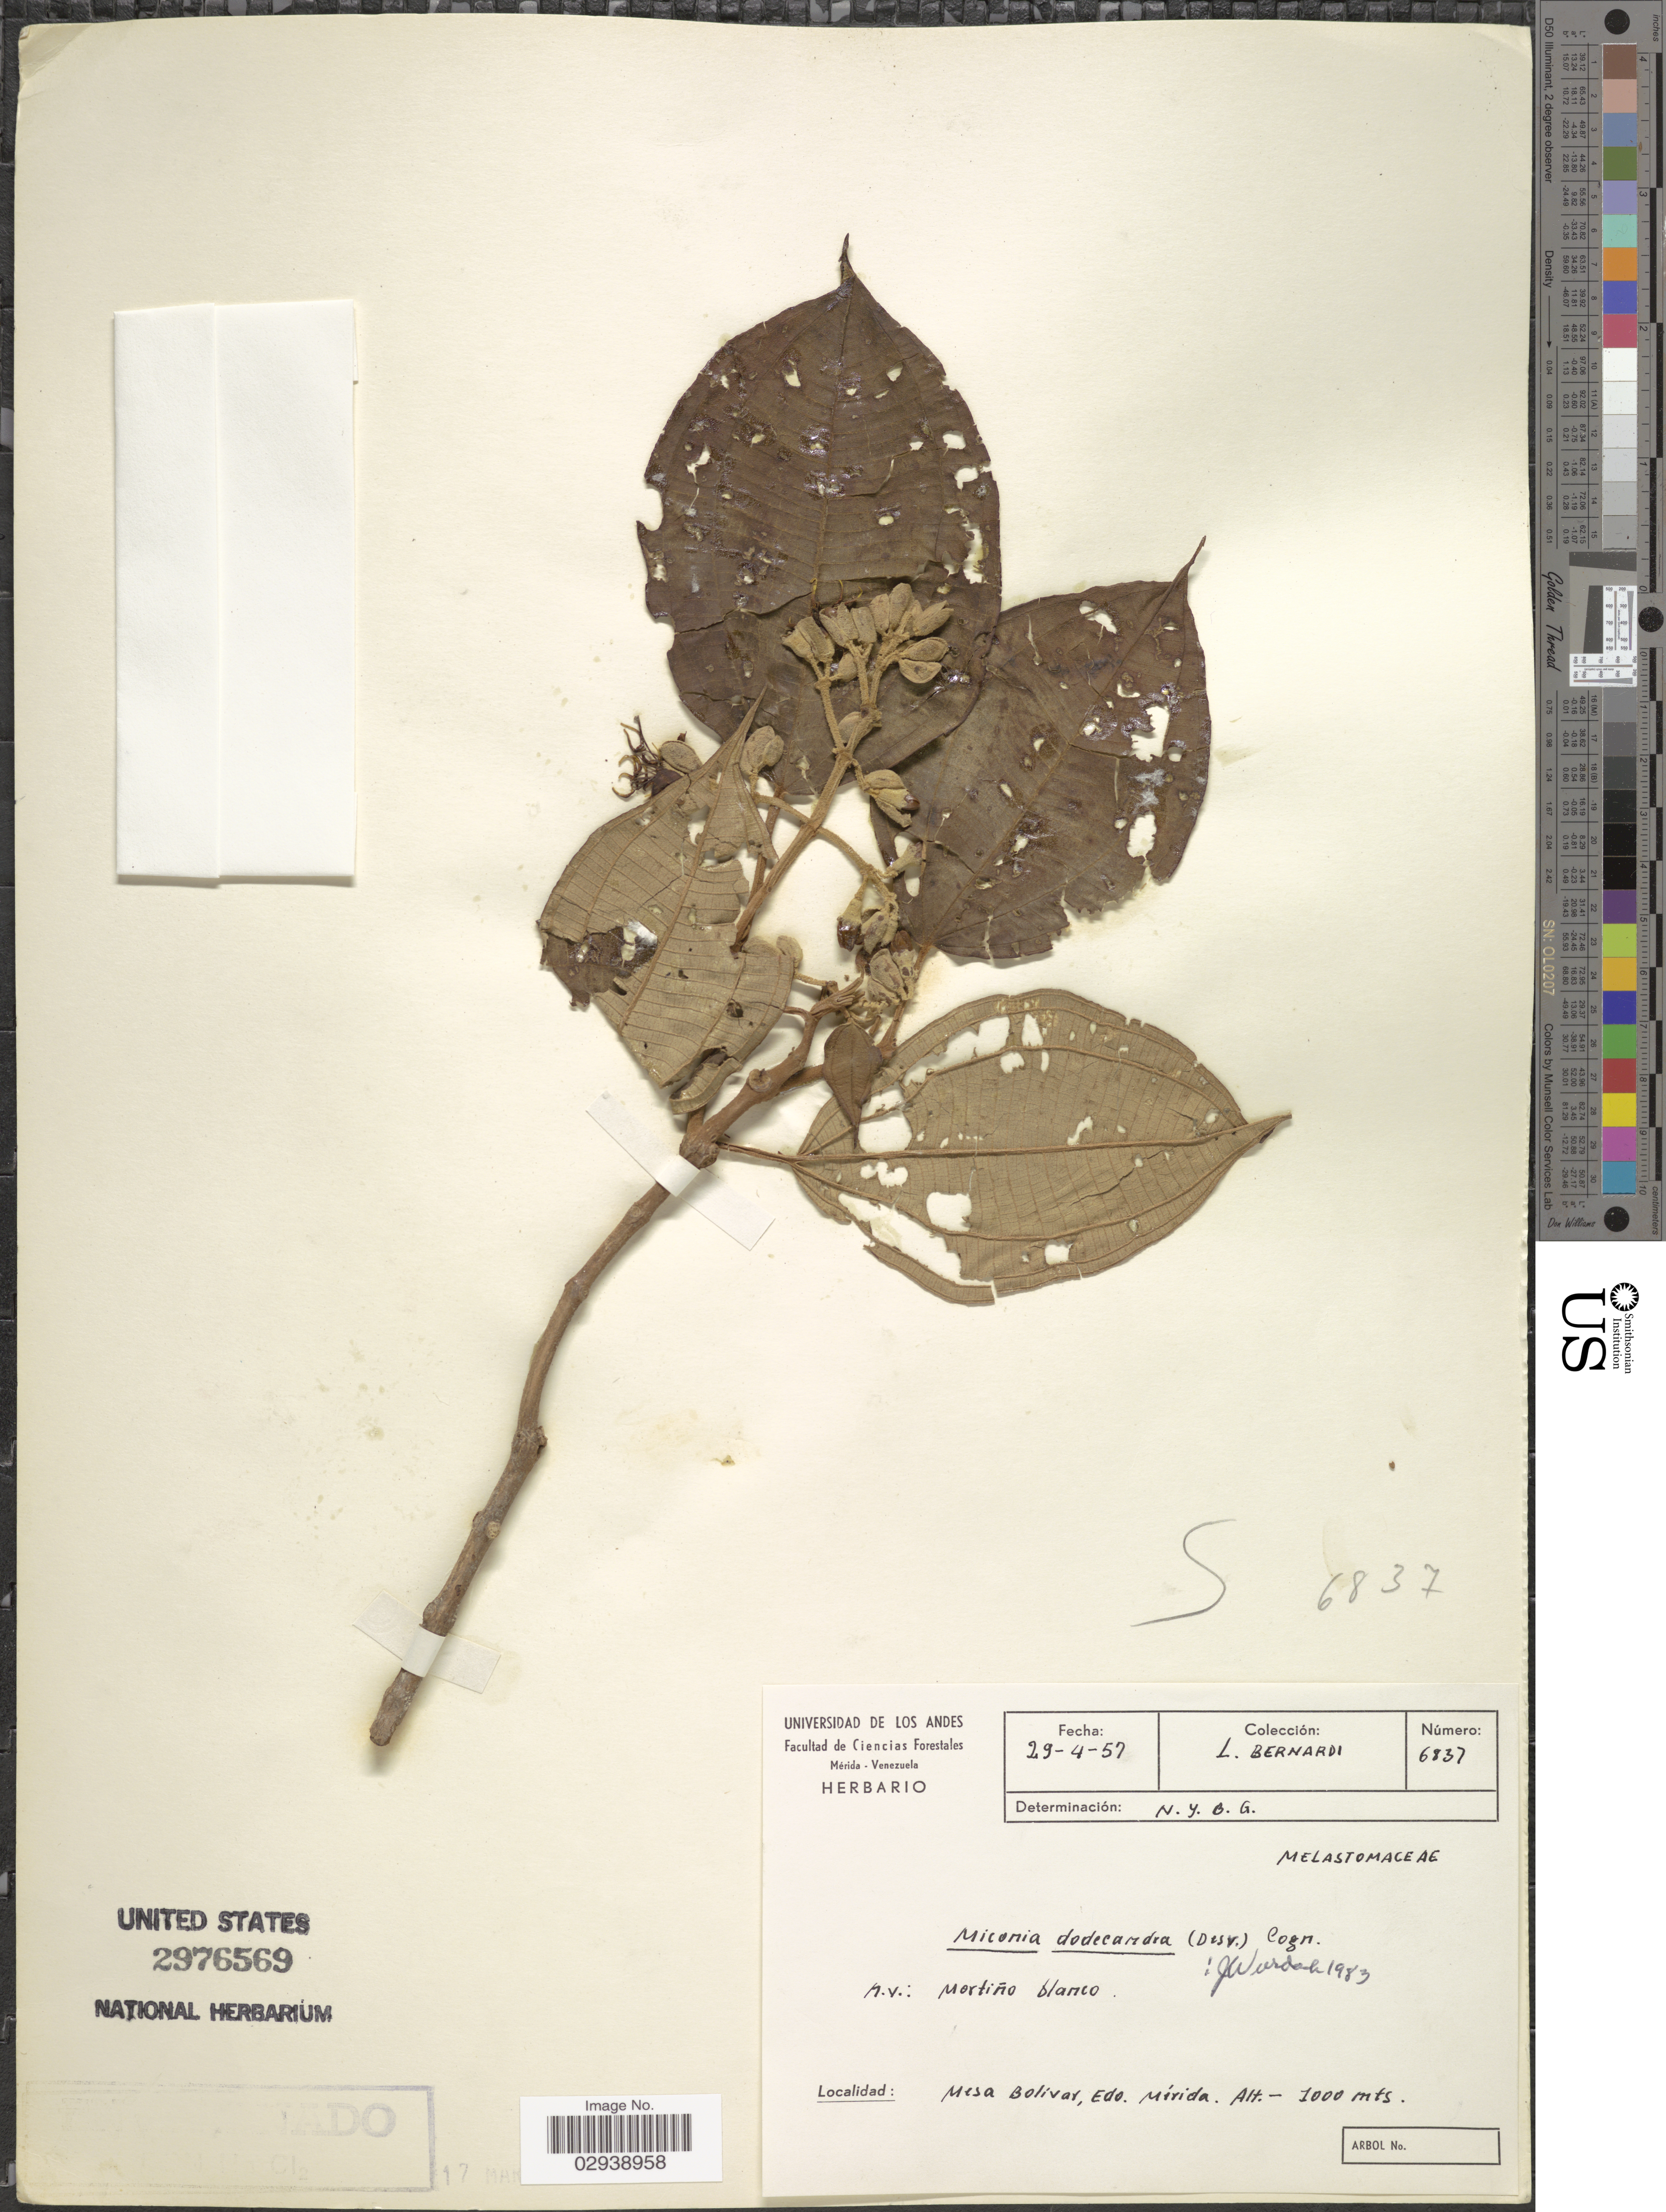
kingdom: Plantae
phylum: Tracheophyta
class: Magnoliopsida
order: Myrtales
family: Melastomataceae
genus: Miconia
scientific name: Miconia dodecandra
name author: Cogn.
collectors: L. Bernardi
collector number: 6837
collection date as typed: Transcribed d/m/y: 29/4/57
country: Venezuela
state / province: Mérida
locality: Mesa Bolivar.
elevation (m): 1000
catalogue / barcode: US 2976569